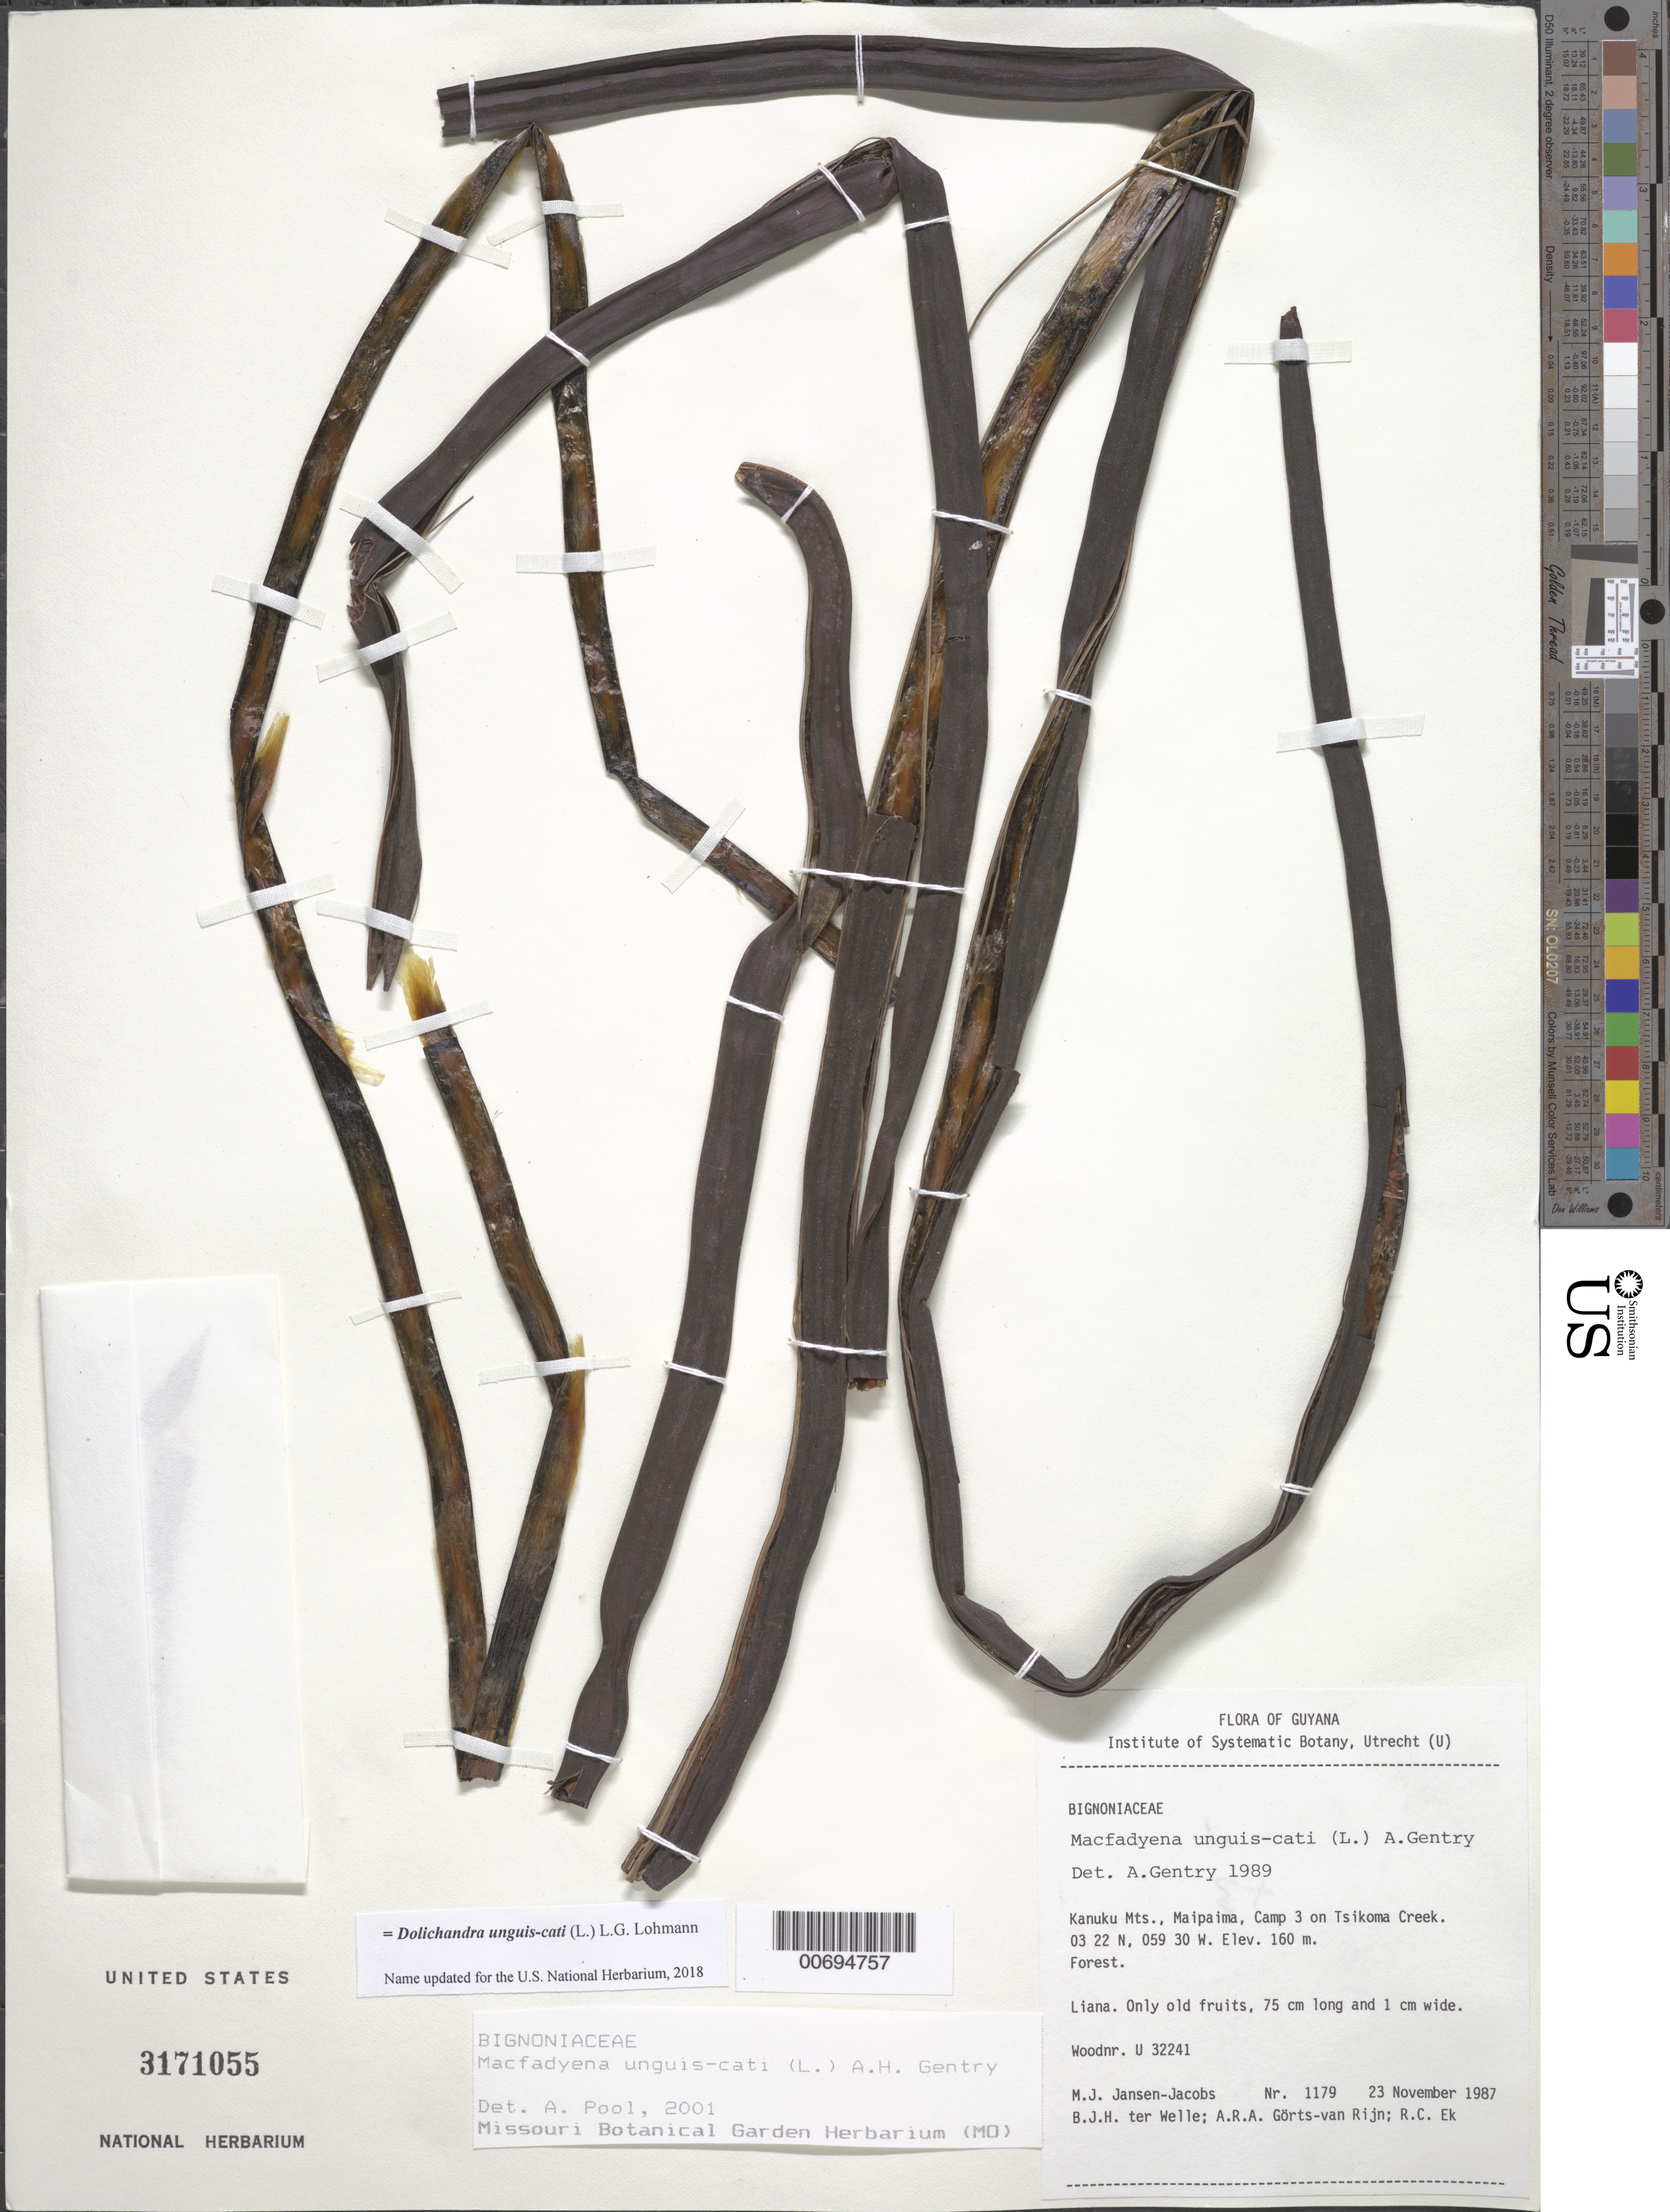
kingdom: Plantae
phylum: Tracheophyta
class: Magnoliopsida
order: Lamiales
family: Bignoniaceae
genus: Dolichandra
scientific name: Dolichandra unguis-cati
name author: (L.) L.G. Lohmann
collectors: M. J. Jansen-Jacobs, B. Welle, A. .R. A. Görts-van Rijn & R. C. Ek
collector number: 1179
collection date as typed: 23-Nov-87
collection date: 1987-11-23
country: Guyana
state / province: U. Takutu-U. Essequibo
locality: Kanuku Mts., Maipaima, Camp 3 on Tsikoma Creek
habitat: Forest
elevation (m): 160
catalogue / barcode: US 3171055